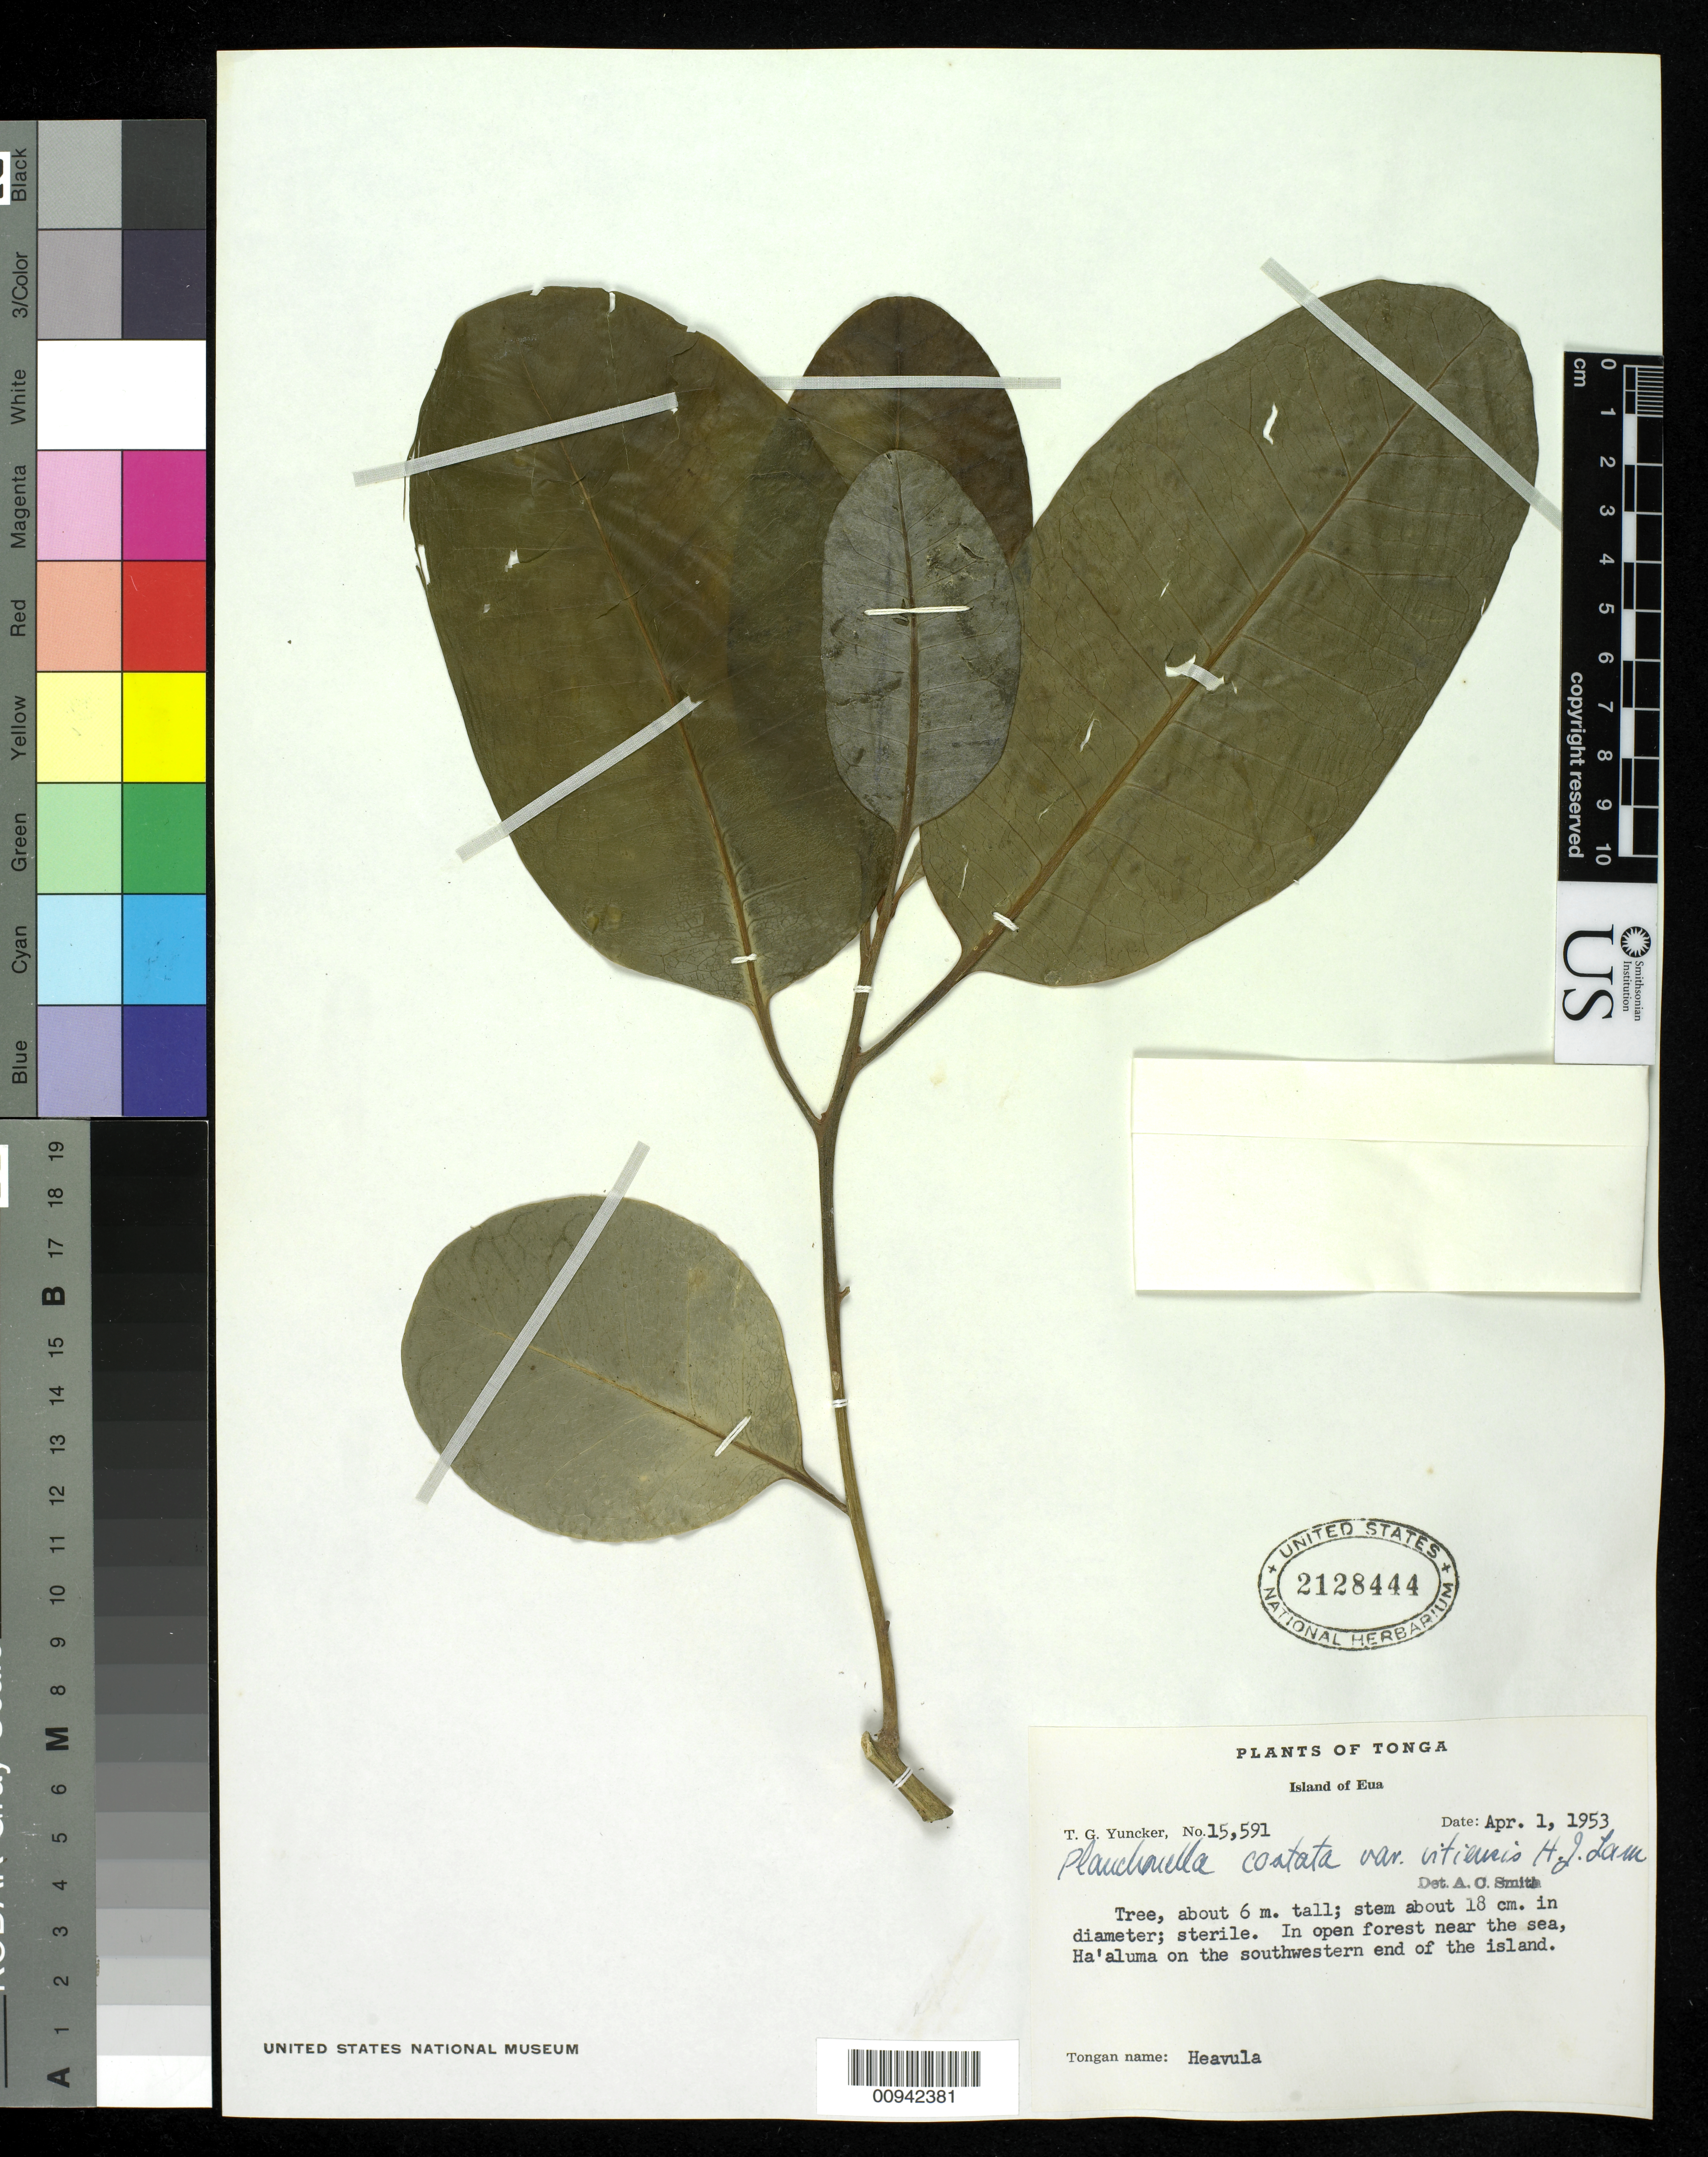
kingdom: Plantae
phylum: Tracheophyta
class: Magnoliopsida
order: Ericales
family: Sapotaceae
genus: Planchonella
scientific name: Planchonella costata var. vitiensis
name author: (A. Gray) H.J. Lam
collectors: T. G. Yuncker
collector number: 15591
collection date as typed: Apr 1953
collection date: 1953-04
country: Tonga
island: Eua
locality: In open forest near the sea, Ha'aluma on southwestern end of the island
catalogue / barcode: US 2128444